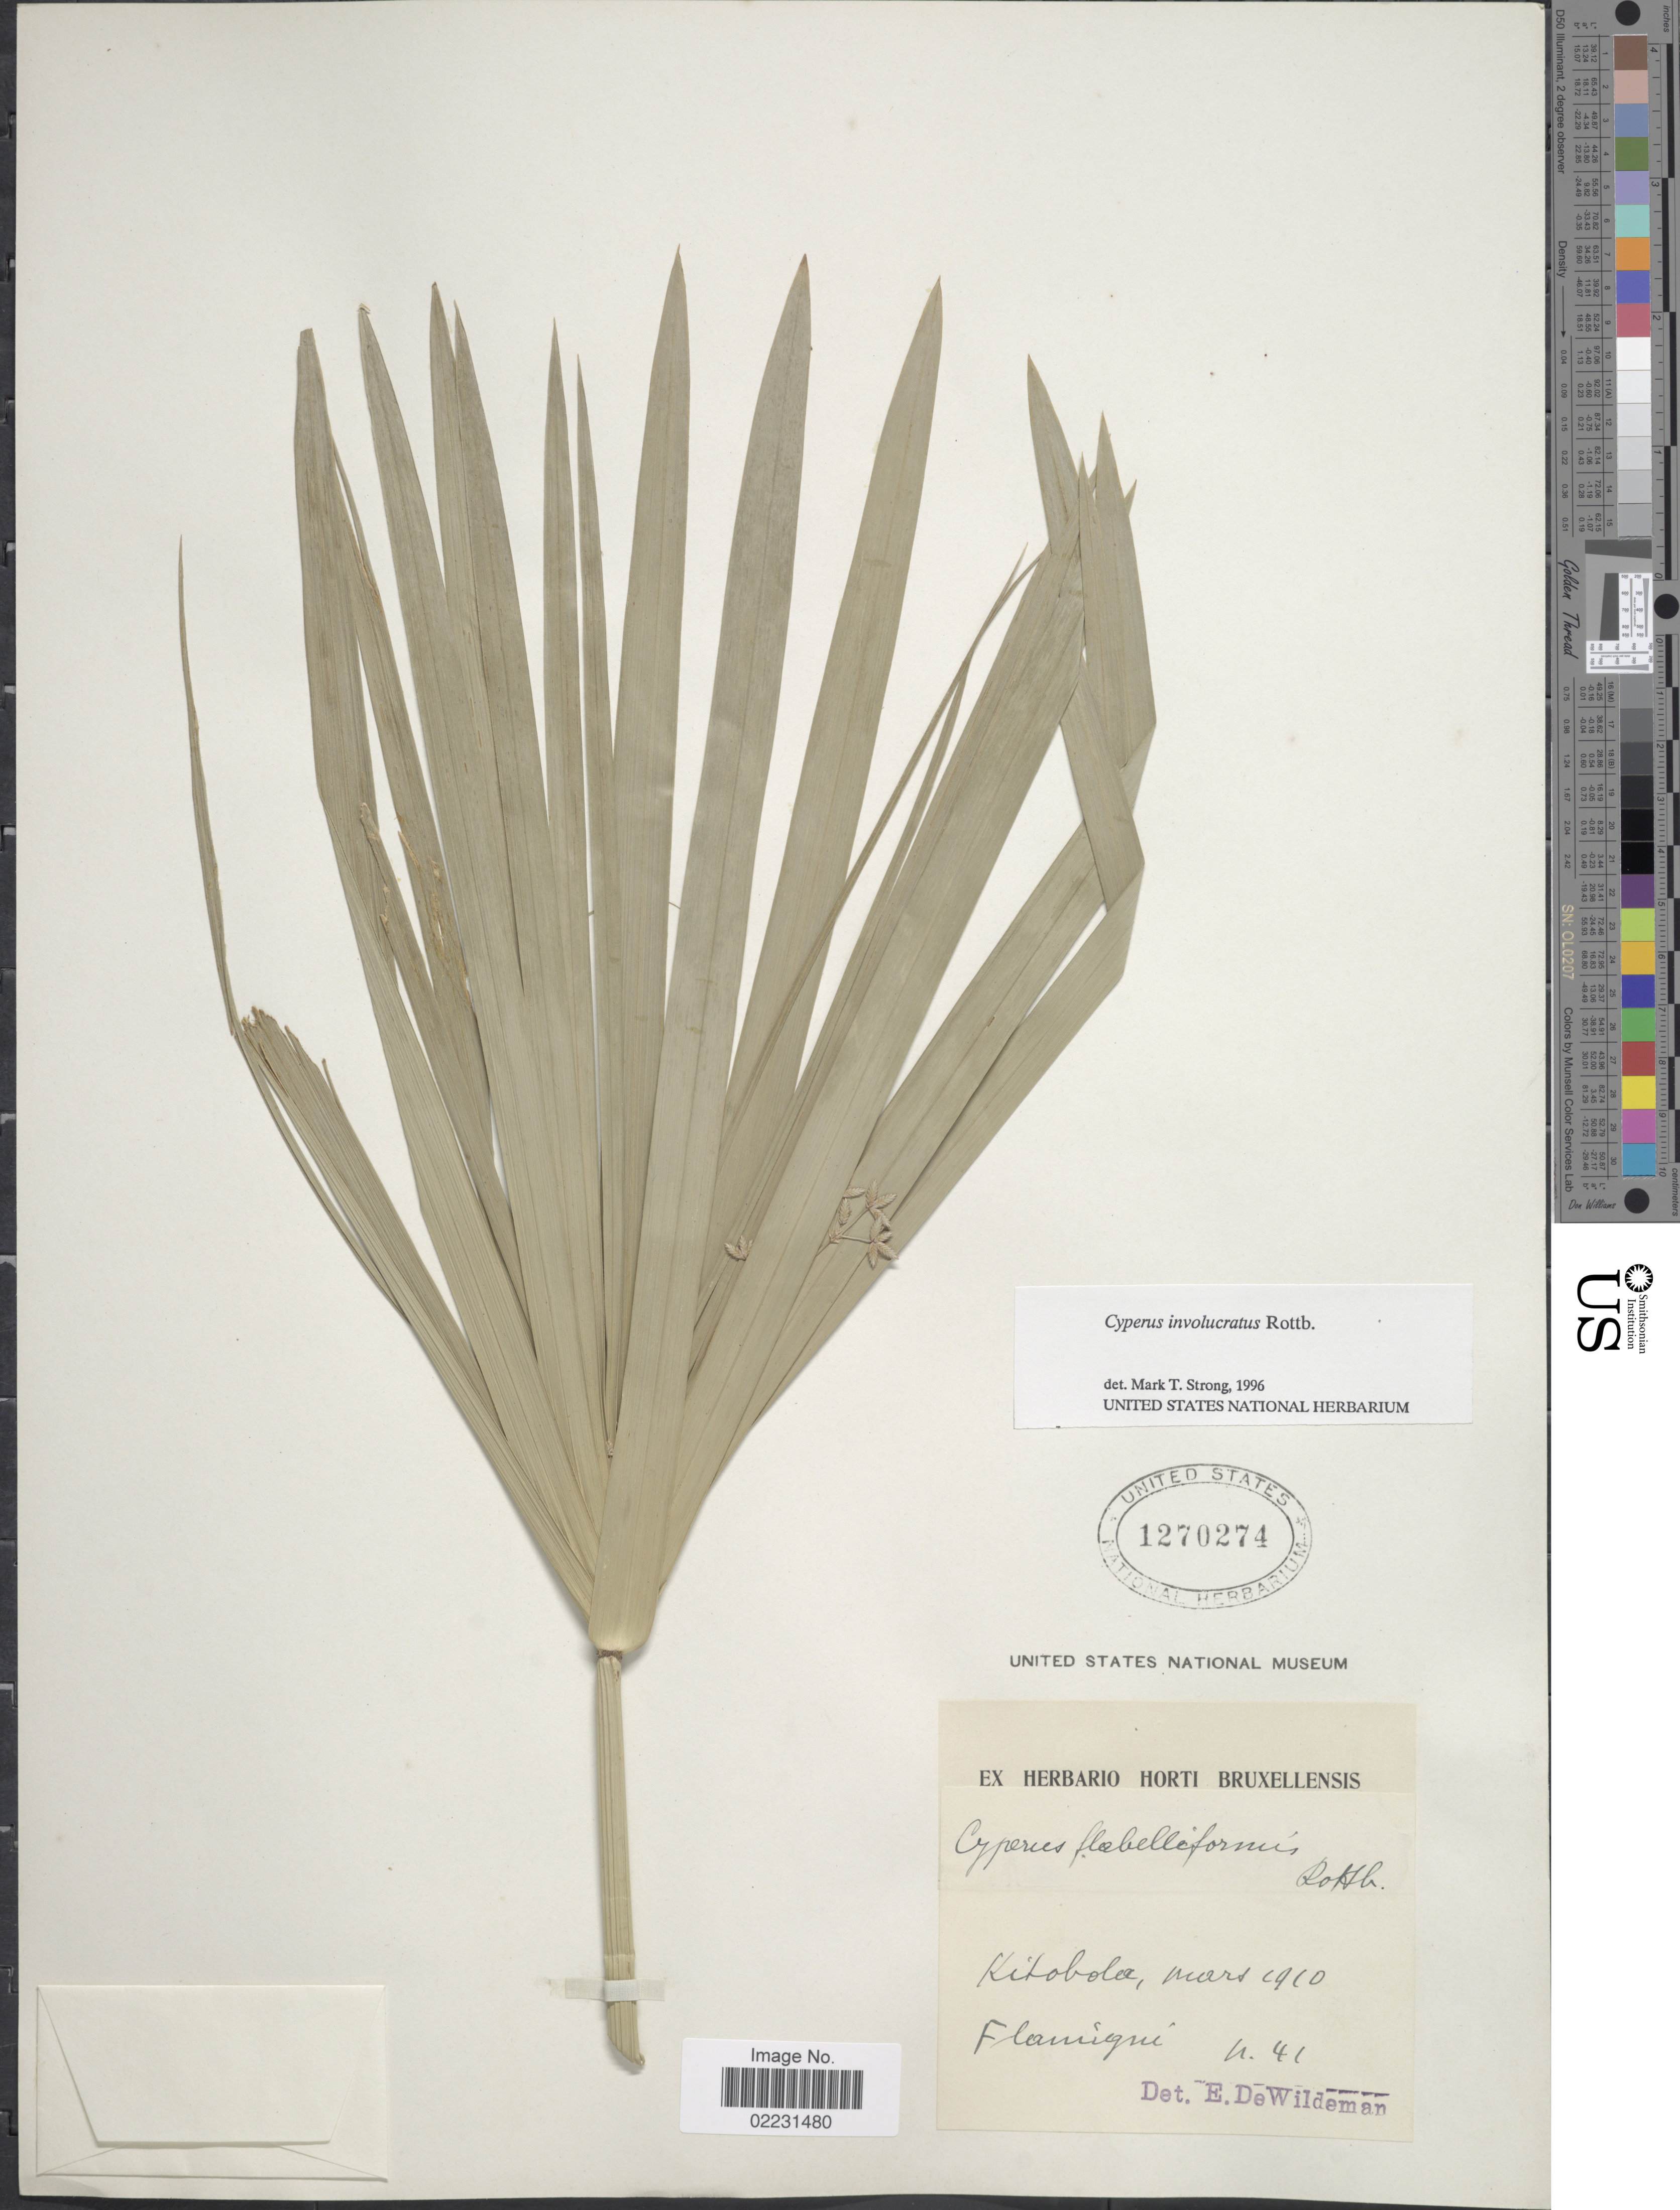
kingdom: Plantae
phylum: Tracheophyta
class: Liliopsida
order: Poales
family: Cyperaceae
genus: Cyperus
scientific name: Cyperus involucratus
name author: Rottb.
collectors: -. Flamiqni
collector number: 41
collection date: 1910-03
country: Congo, Democratic Republic of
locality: Kitobola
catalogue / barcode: US 1270274